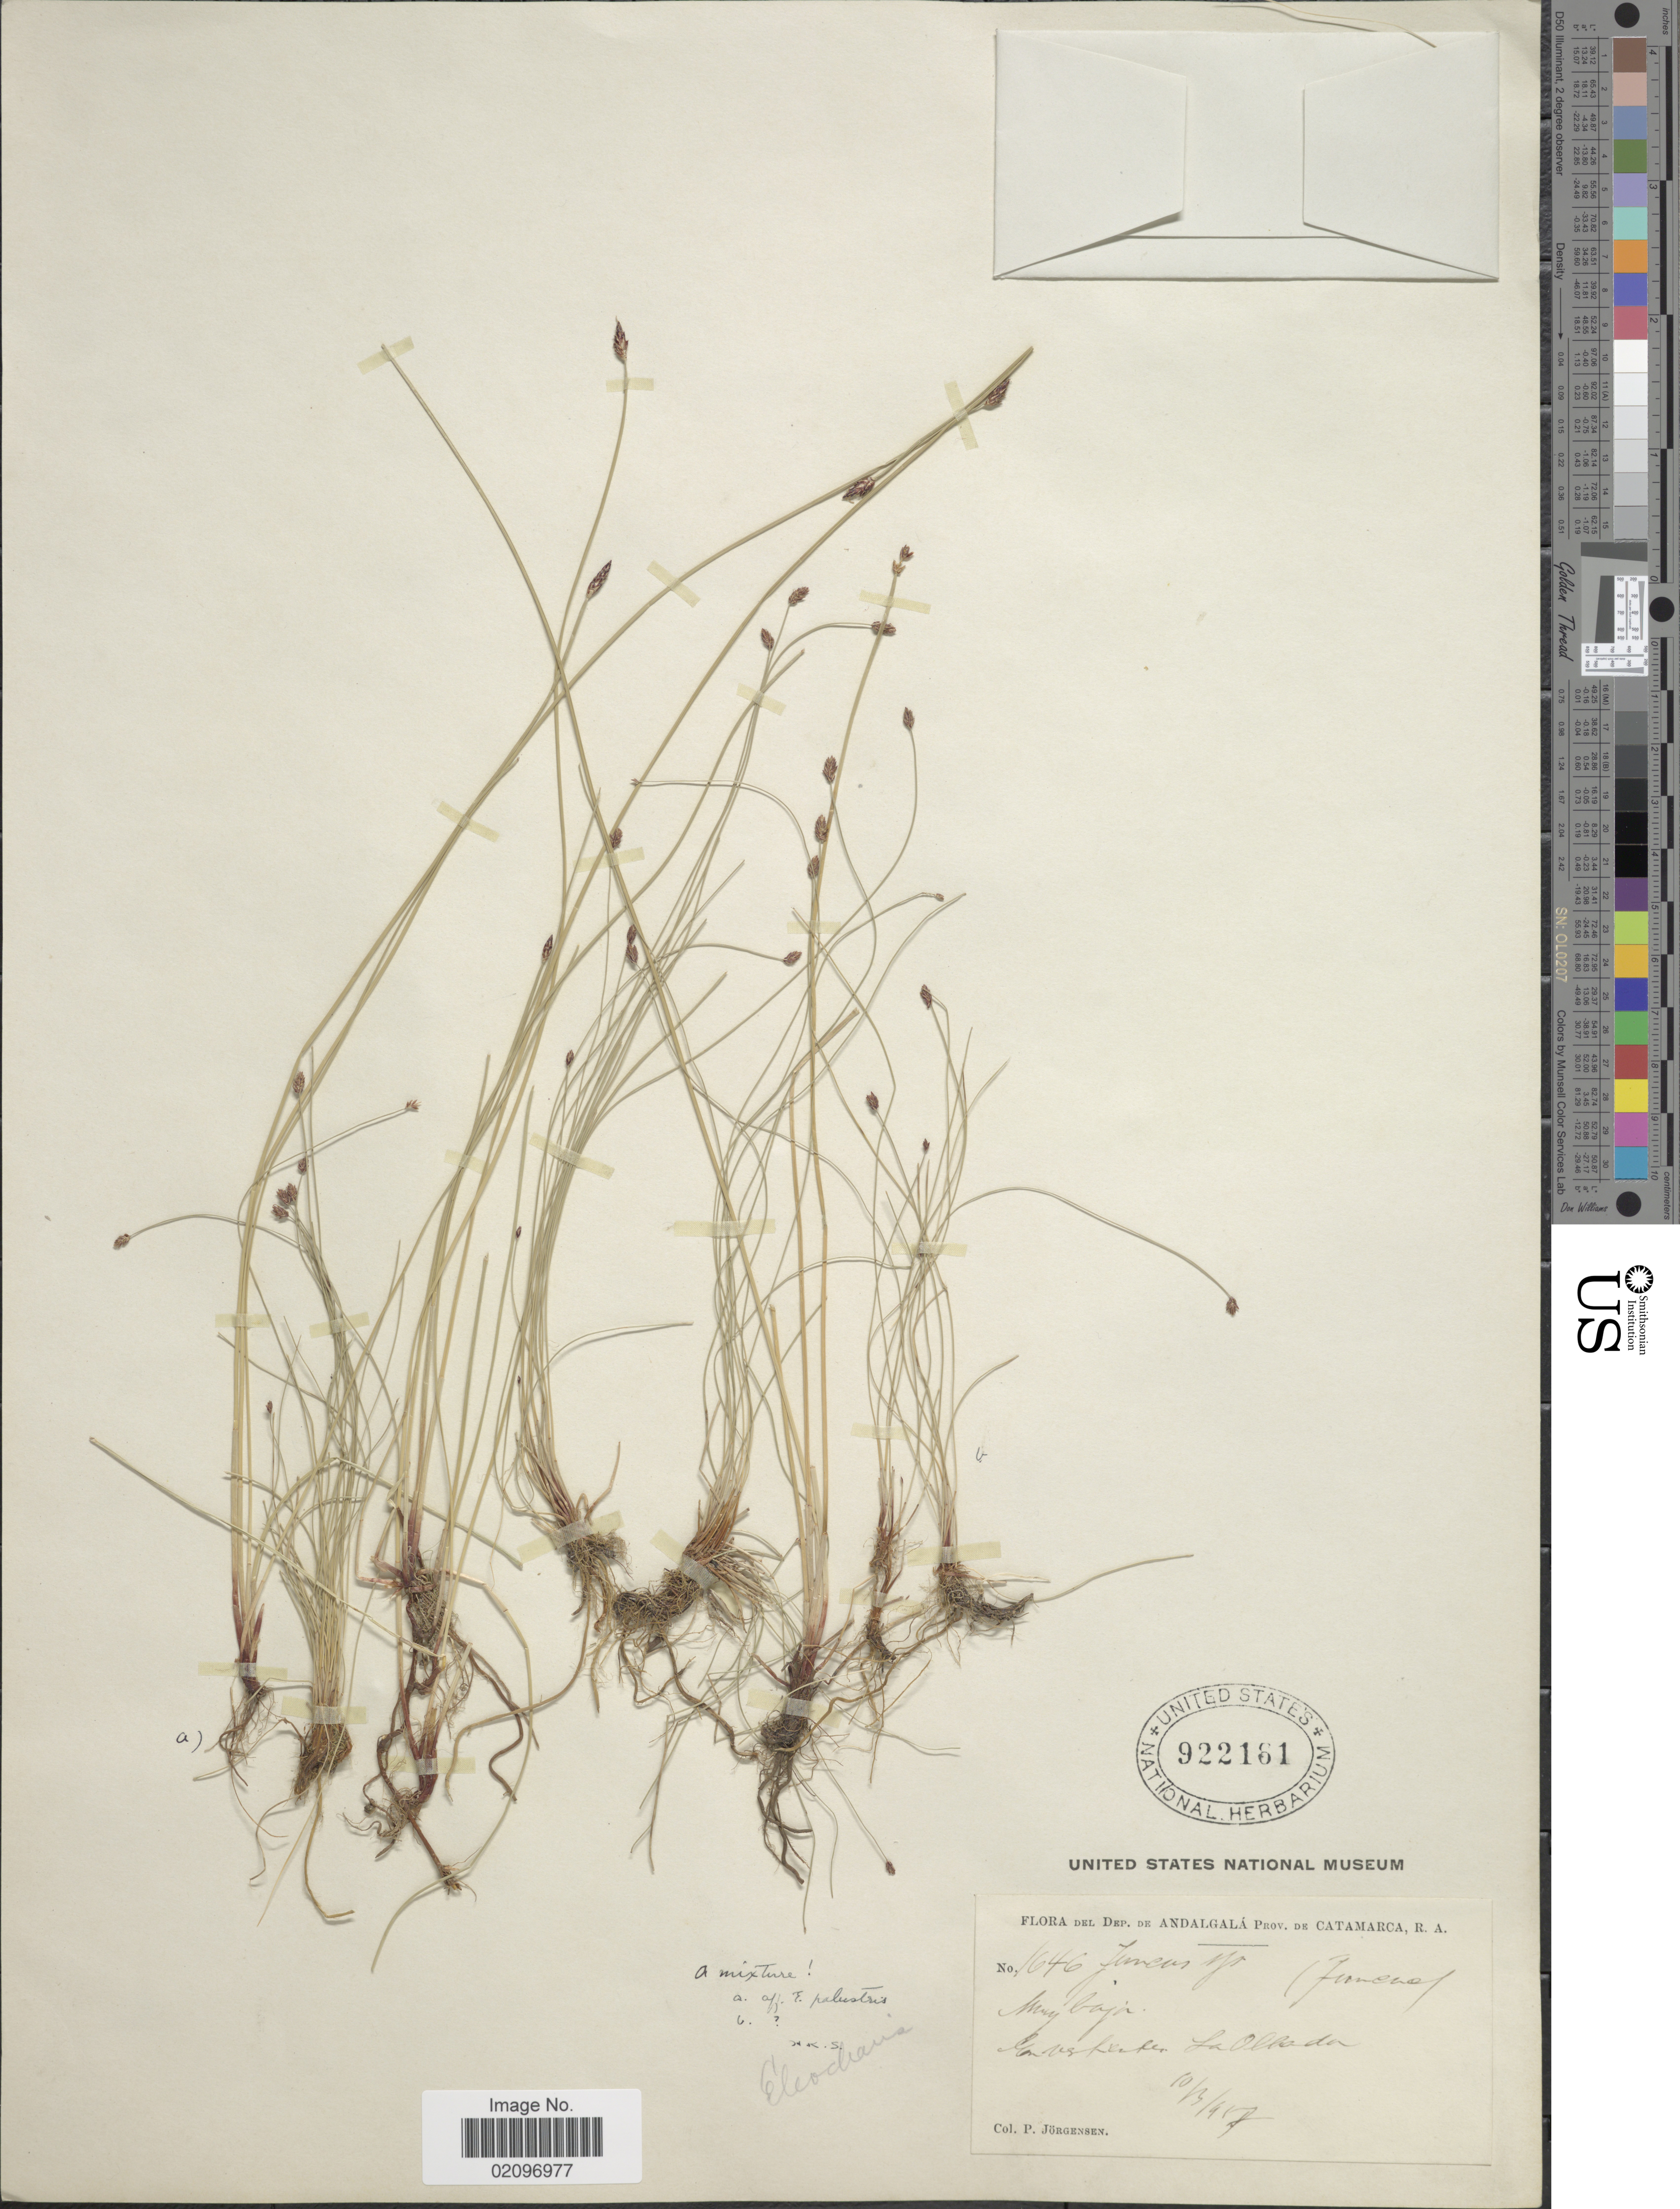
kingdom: Plantae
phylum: Tracheophyta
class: Liliopsida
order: Poales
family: Cyperaceae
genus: Eleocharis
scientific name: Eleocharis palustris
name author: (L.) Roem. & Schult.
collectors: P. Jörgensen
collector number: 1646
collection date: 1917-03-10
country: Argentina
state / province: Catamarca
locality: Dep. de Andalgala Prov. de Catamarca, R. A. La Ollada.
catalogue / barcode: US 922161